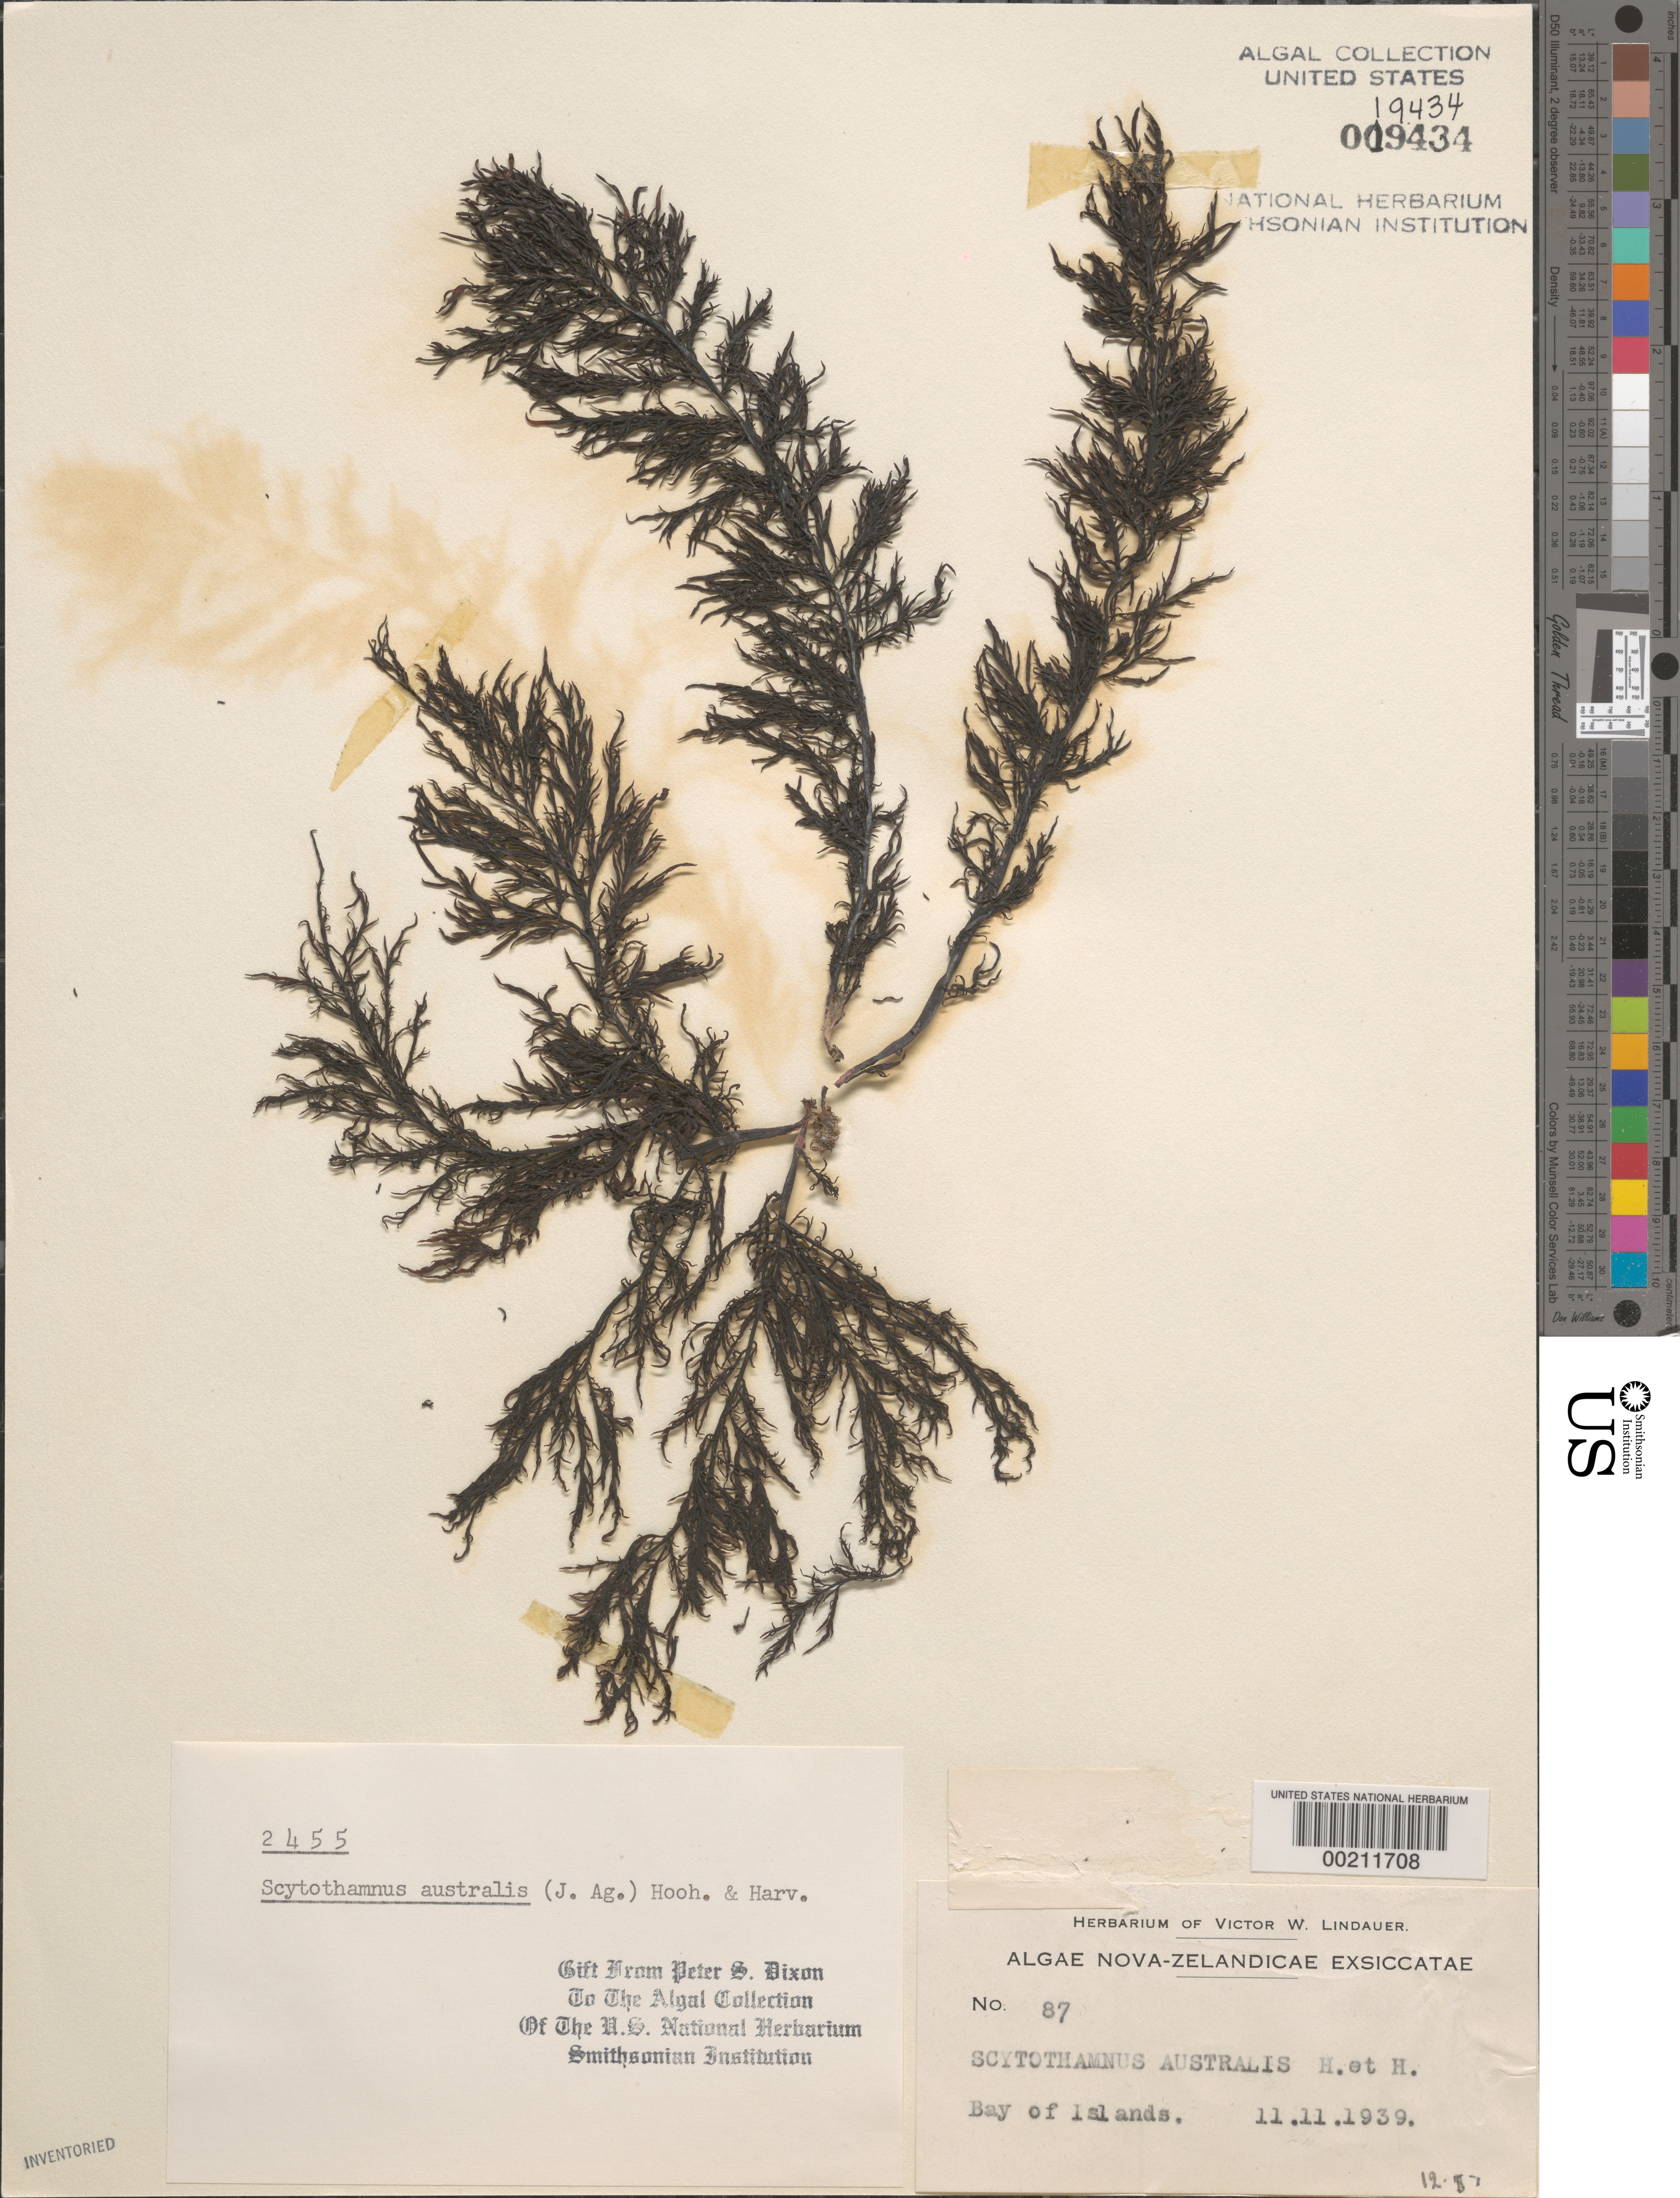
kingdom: Chromista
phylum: Ochrophyta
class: Phaeophyceae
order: Scytothamnales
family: Scytothamnaceae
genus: Scytothamnus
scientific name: Scytothamnus australis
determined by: Dixon, P. S.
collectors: V. Lindauer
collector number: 87 & PSD 2455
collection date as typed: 11 Nov 1939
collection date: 1939-11-11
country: New Zealand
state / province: Northland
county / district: Far North District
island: North Island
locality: Bay of Islands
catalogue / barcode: US 19434